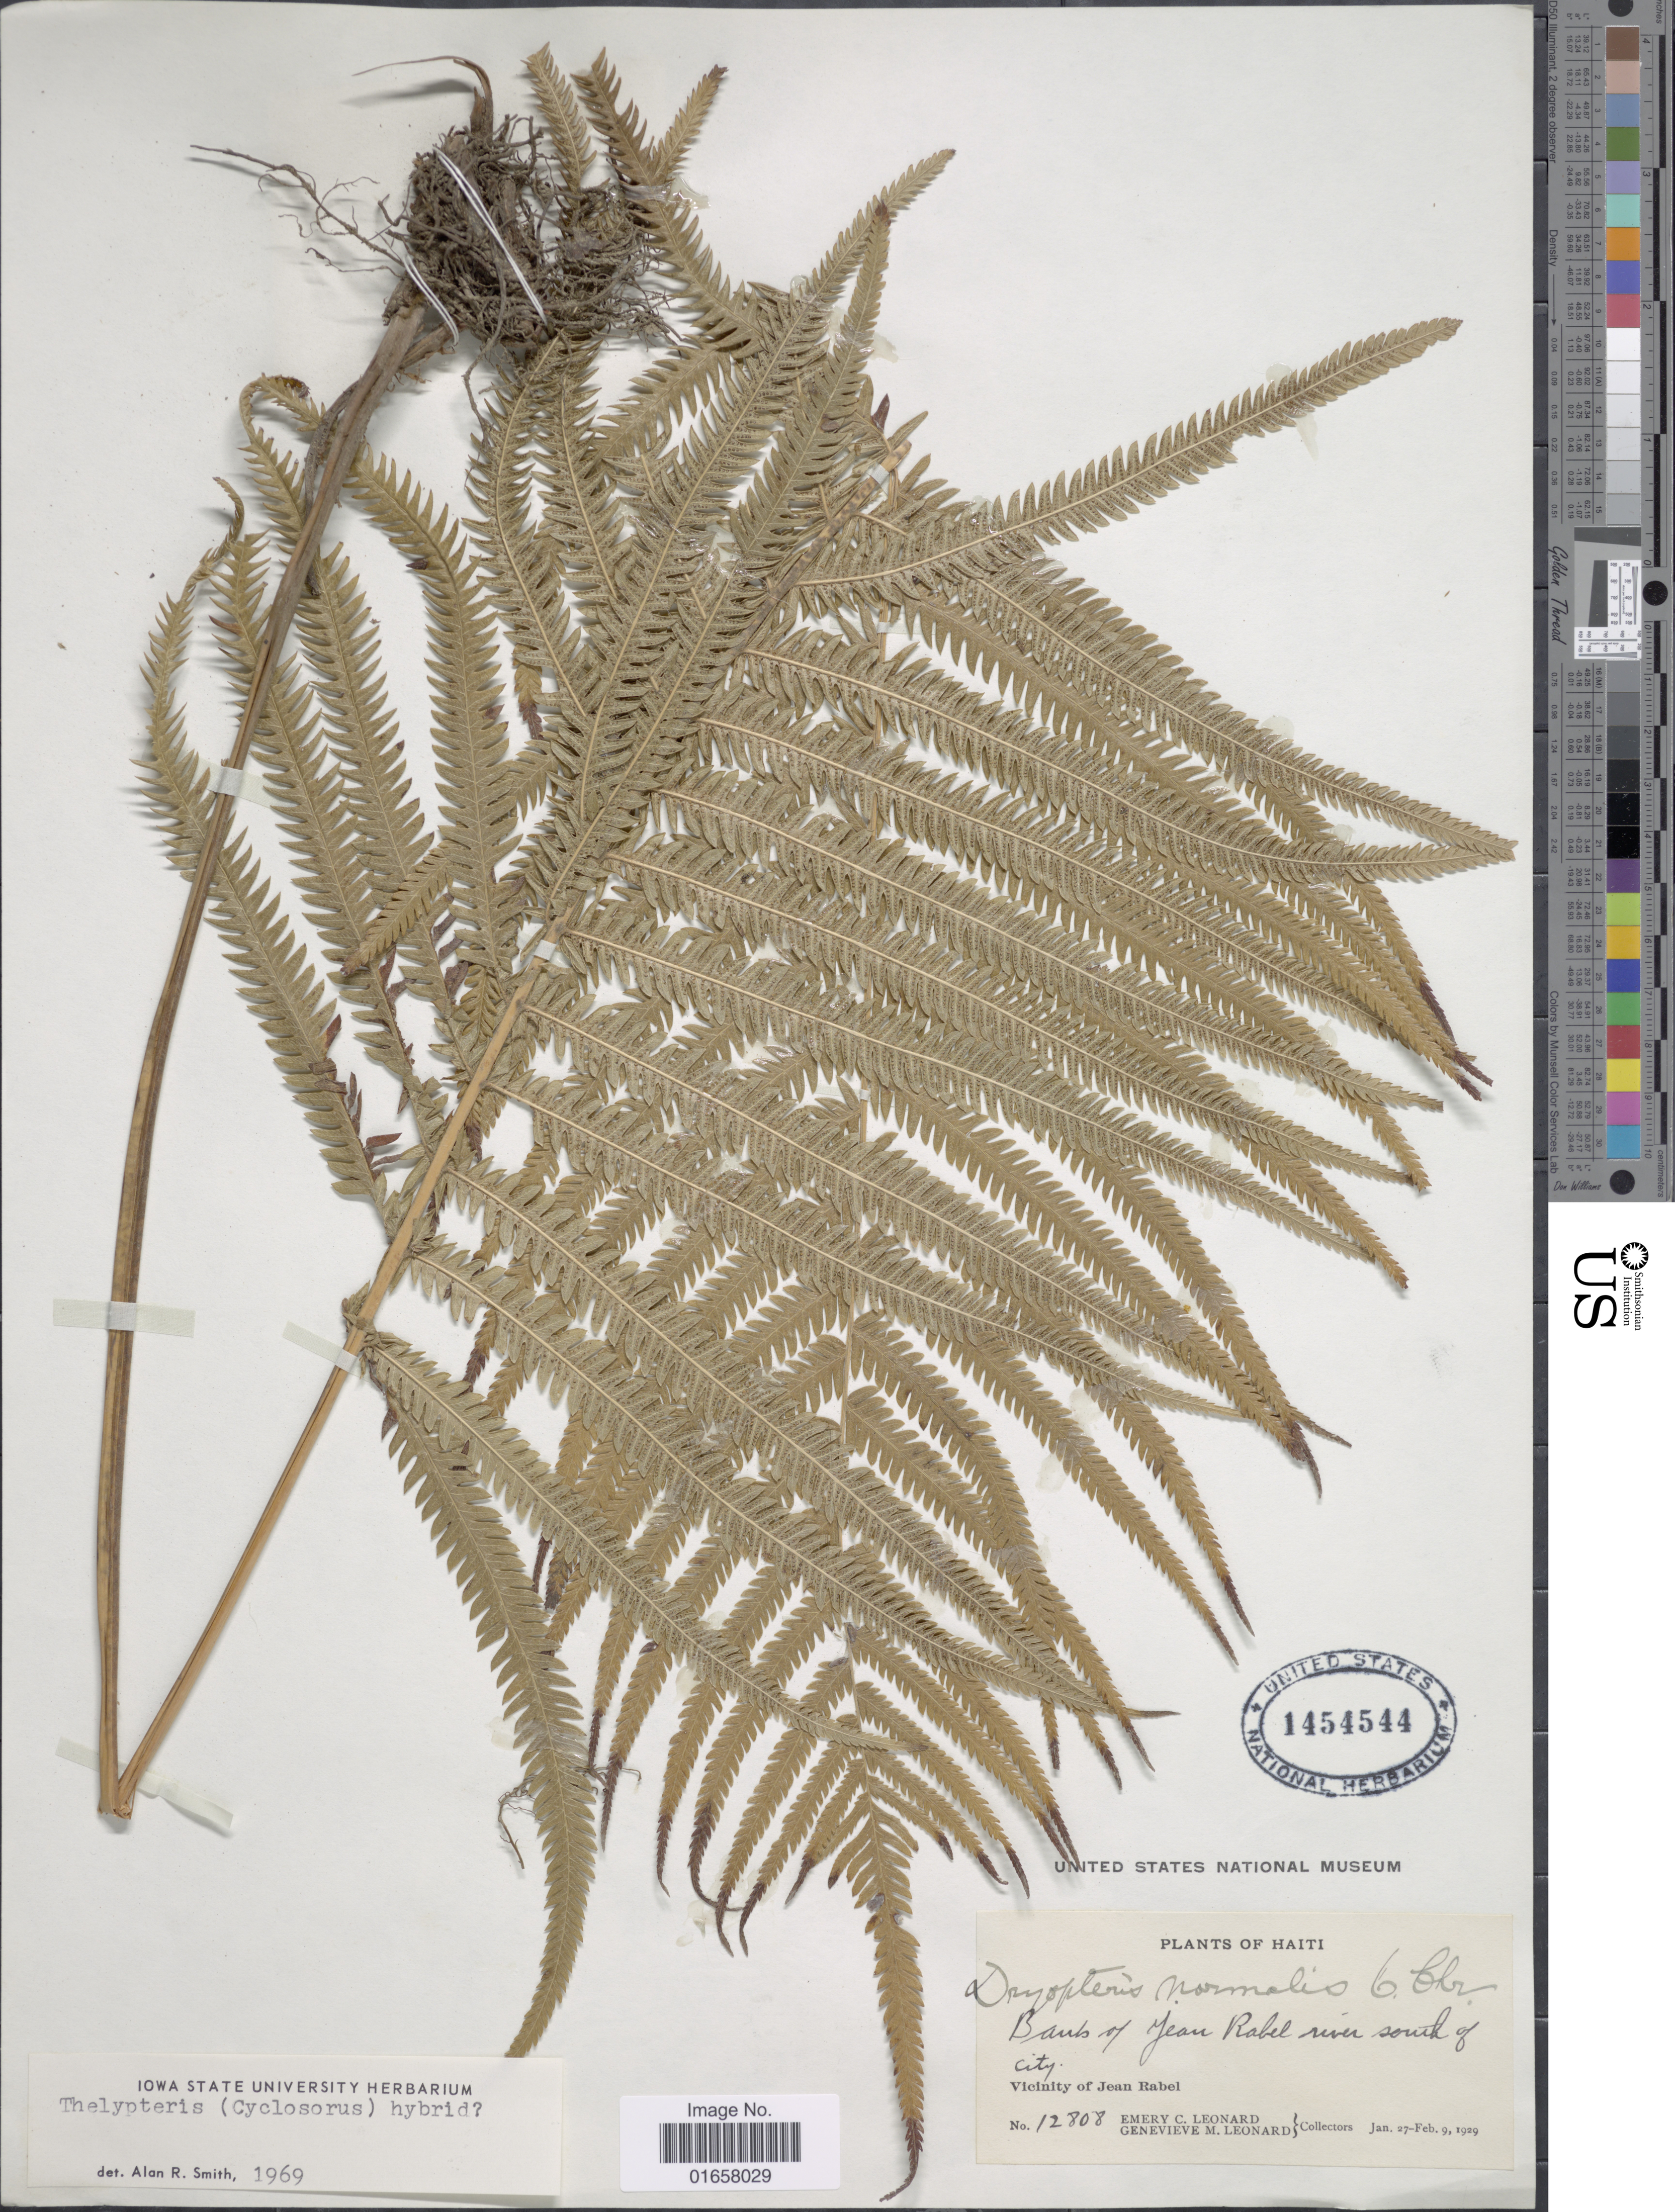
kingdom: Plantae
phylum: Tracheophyta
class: Polypodiopsida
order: Polypodiales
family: Thelypteridaceae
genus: Christella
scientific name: Christella sp.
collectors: E. C. Leonard & G. M. Leonard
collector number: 12808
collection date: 1929-01-27/1929-02-09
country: Haiti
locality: Haiti, Banks of Jean Rabel River south of city, vicinity of Jean Rabel.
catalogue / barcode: US 1454544